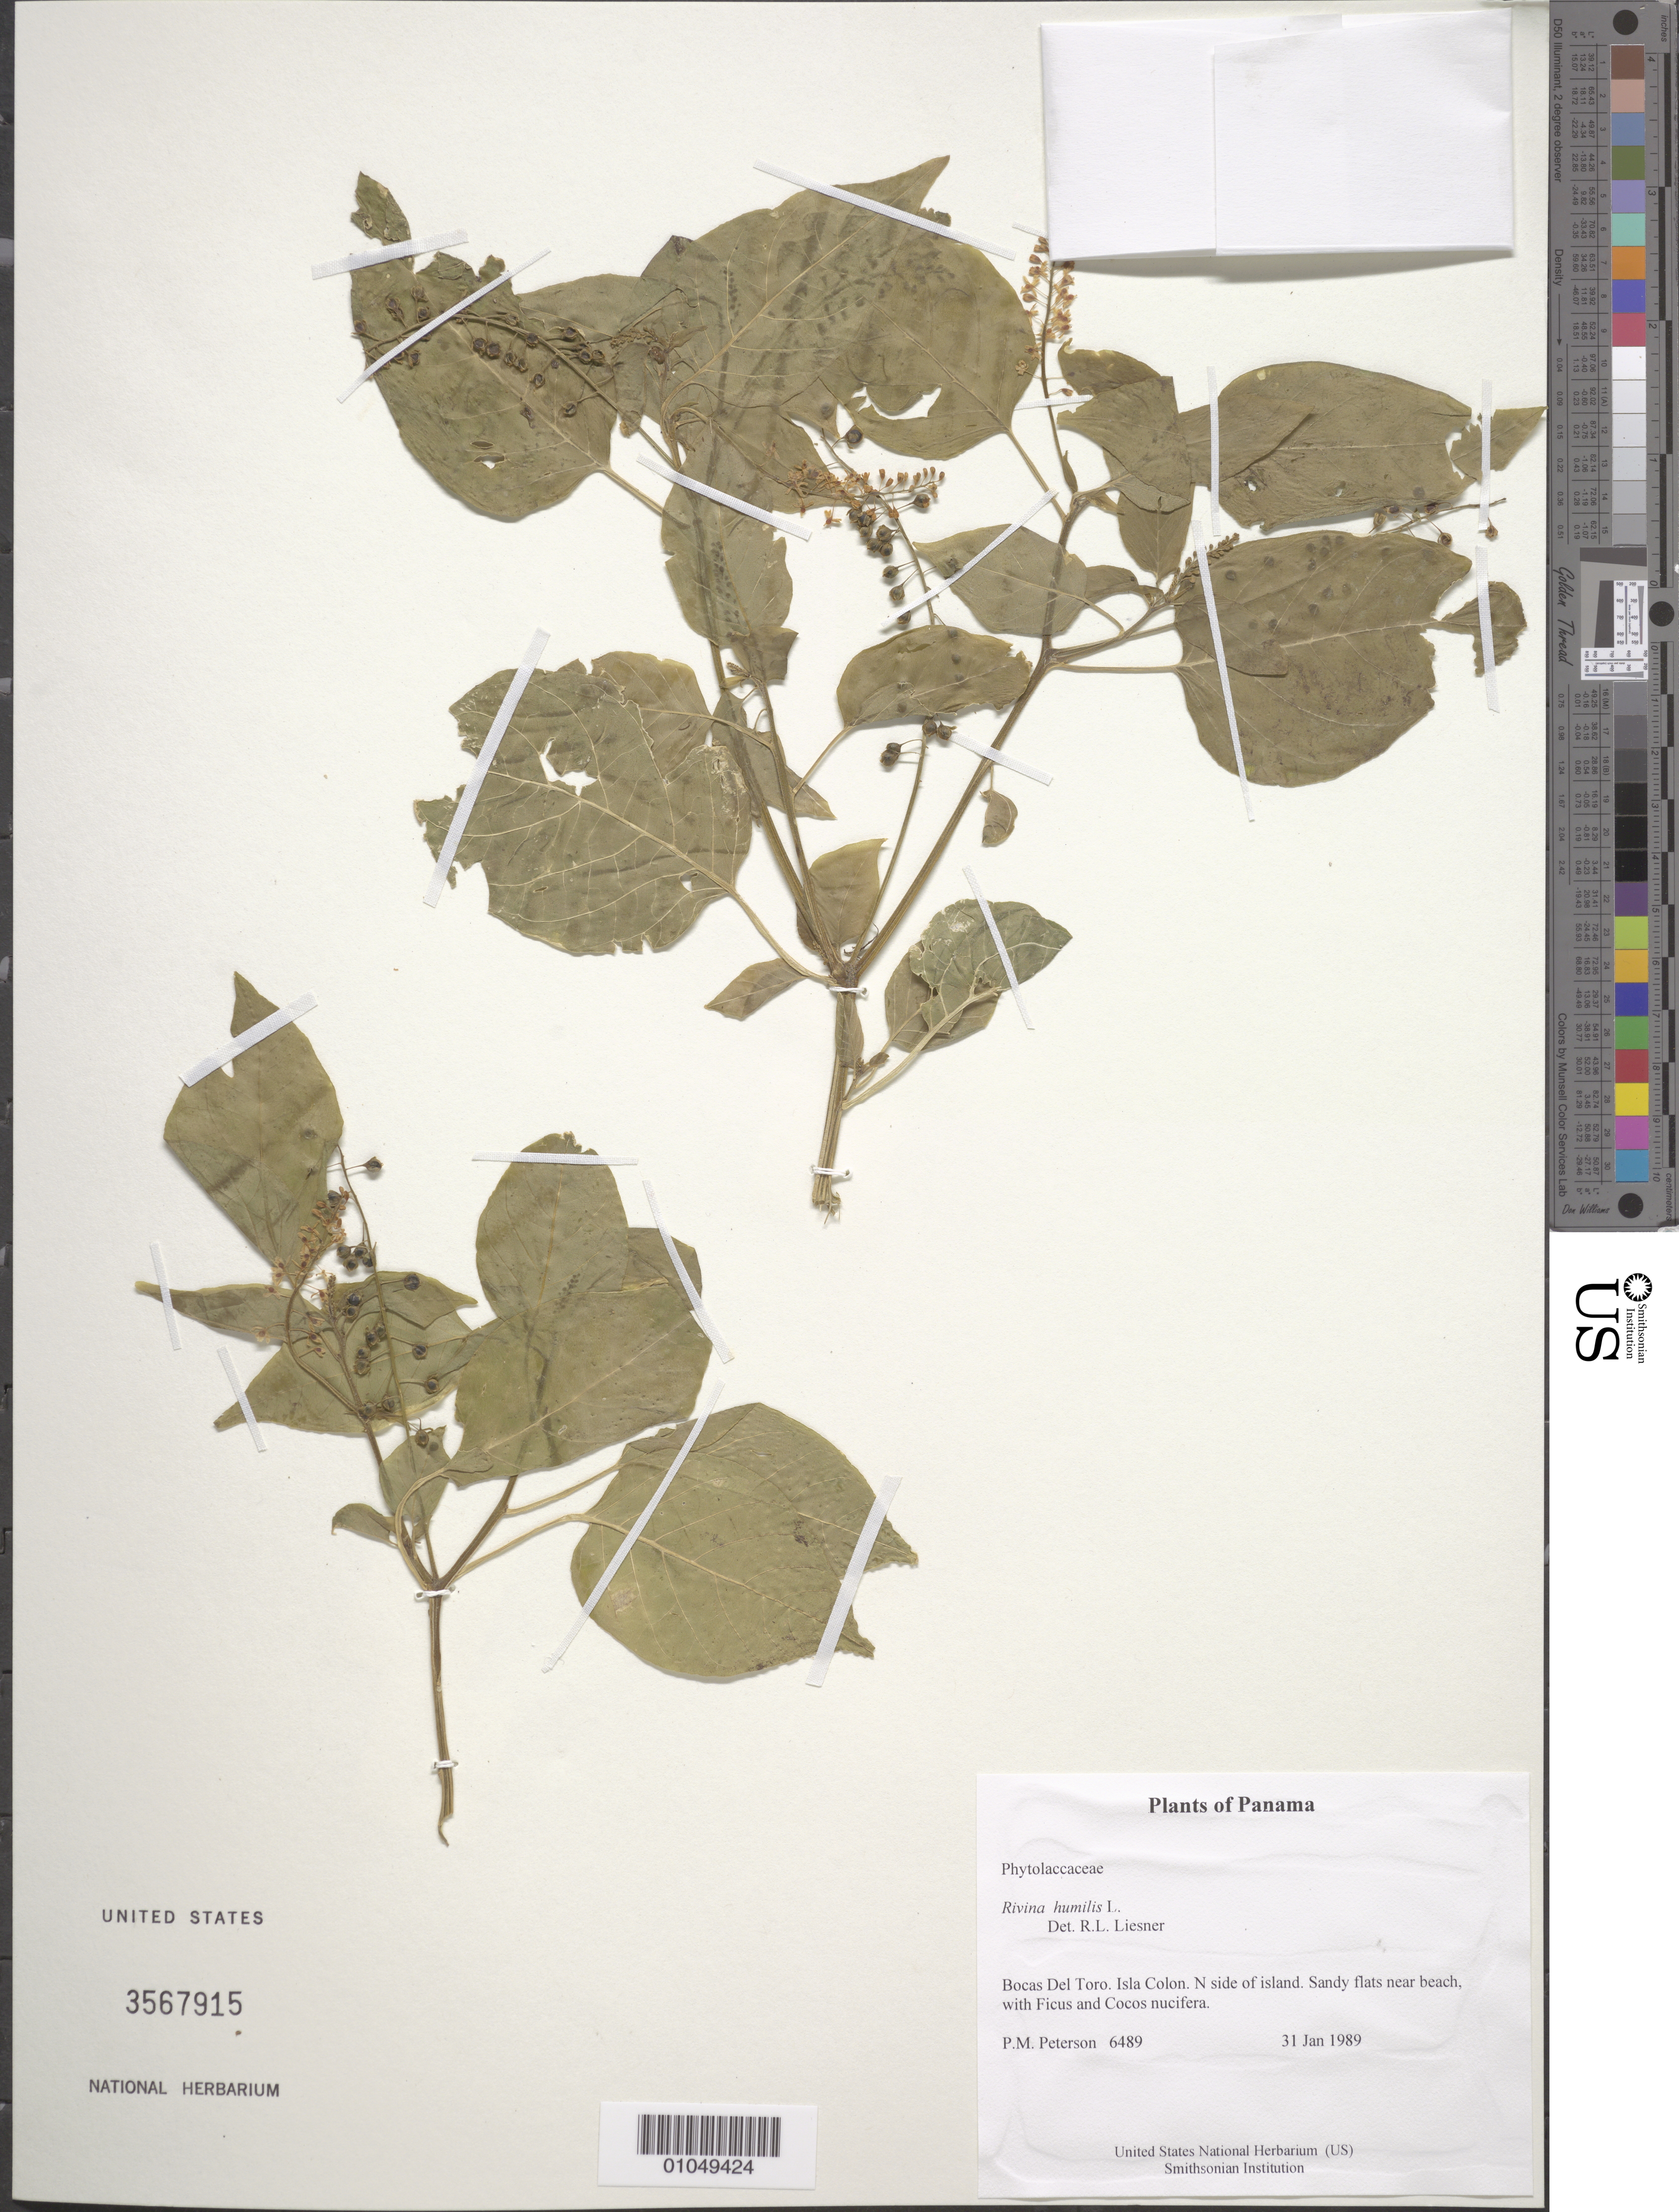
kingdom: Plantae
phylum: Tracheophyta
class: Magnoliopsida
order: Caryophyllales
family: Phytolaccaceae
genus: Rivina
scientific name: Rivina humilis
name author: L.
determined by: Liesner, R. L.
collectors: P. M. Peterson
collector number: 06489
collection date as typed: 31 Jan 1989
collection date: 1989-01-31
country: Panama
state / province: Bocas del Toro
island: Colón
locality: N side of island.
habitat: Sandy flats near beach, with Ficus and Cocos nucifera.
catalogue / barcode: US 3567915